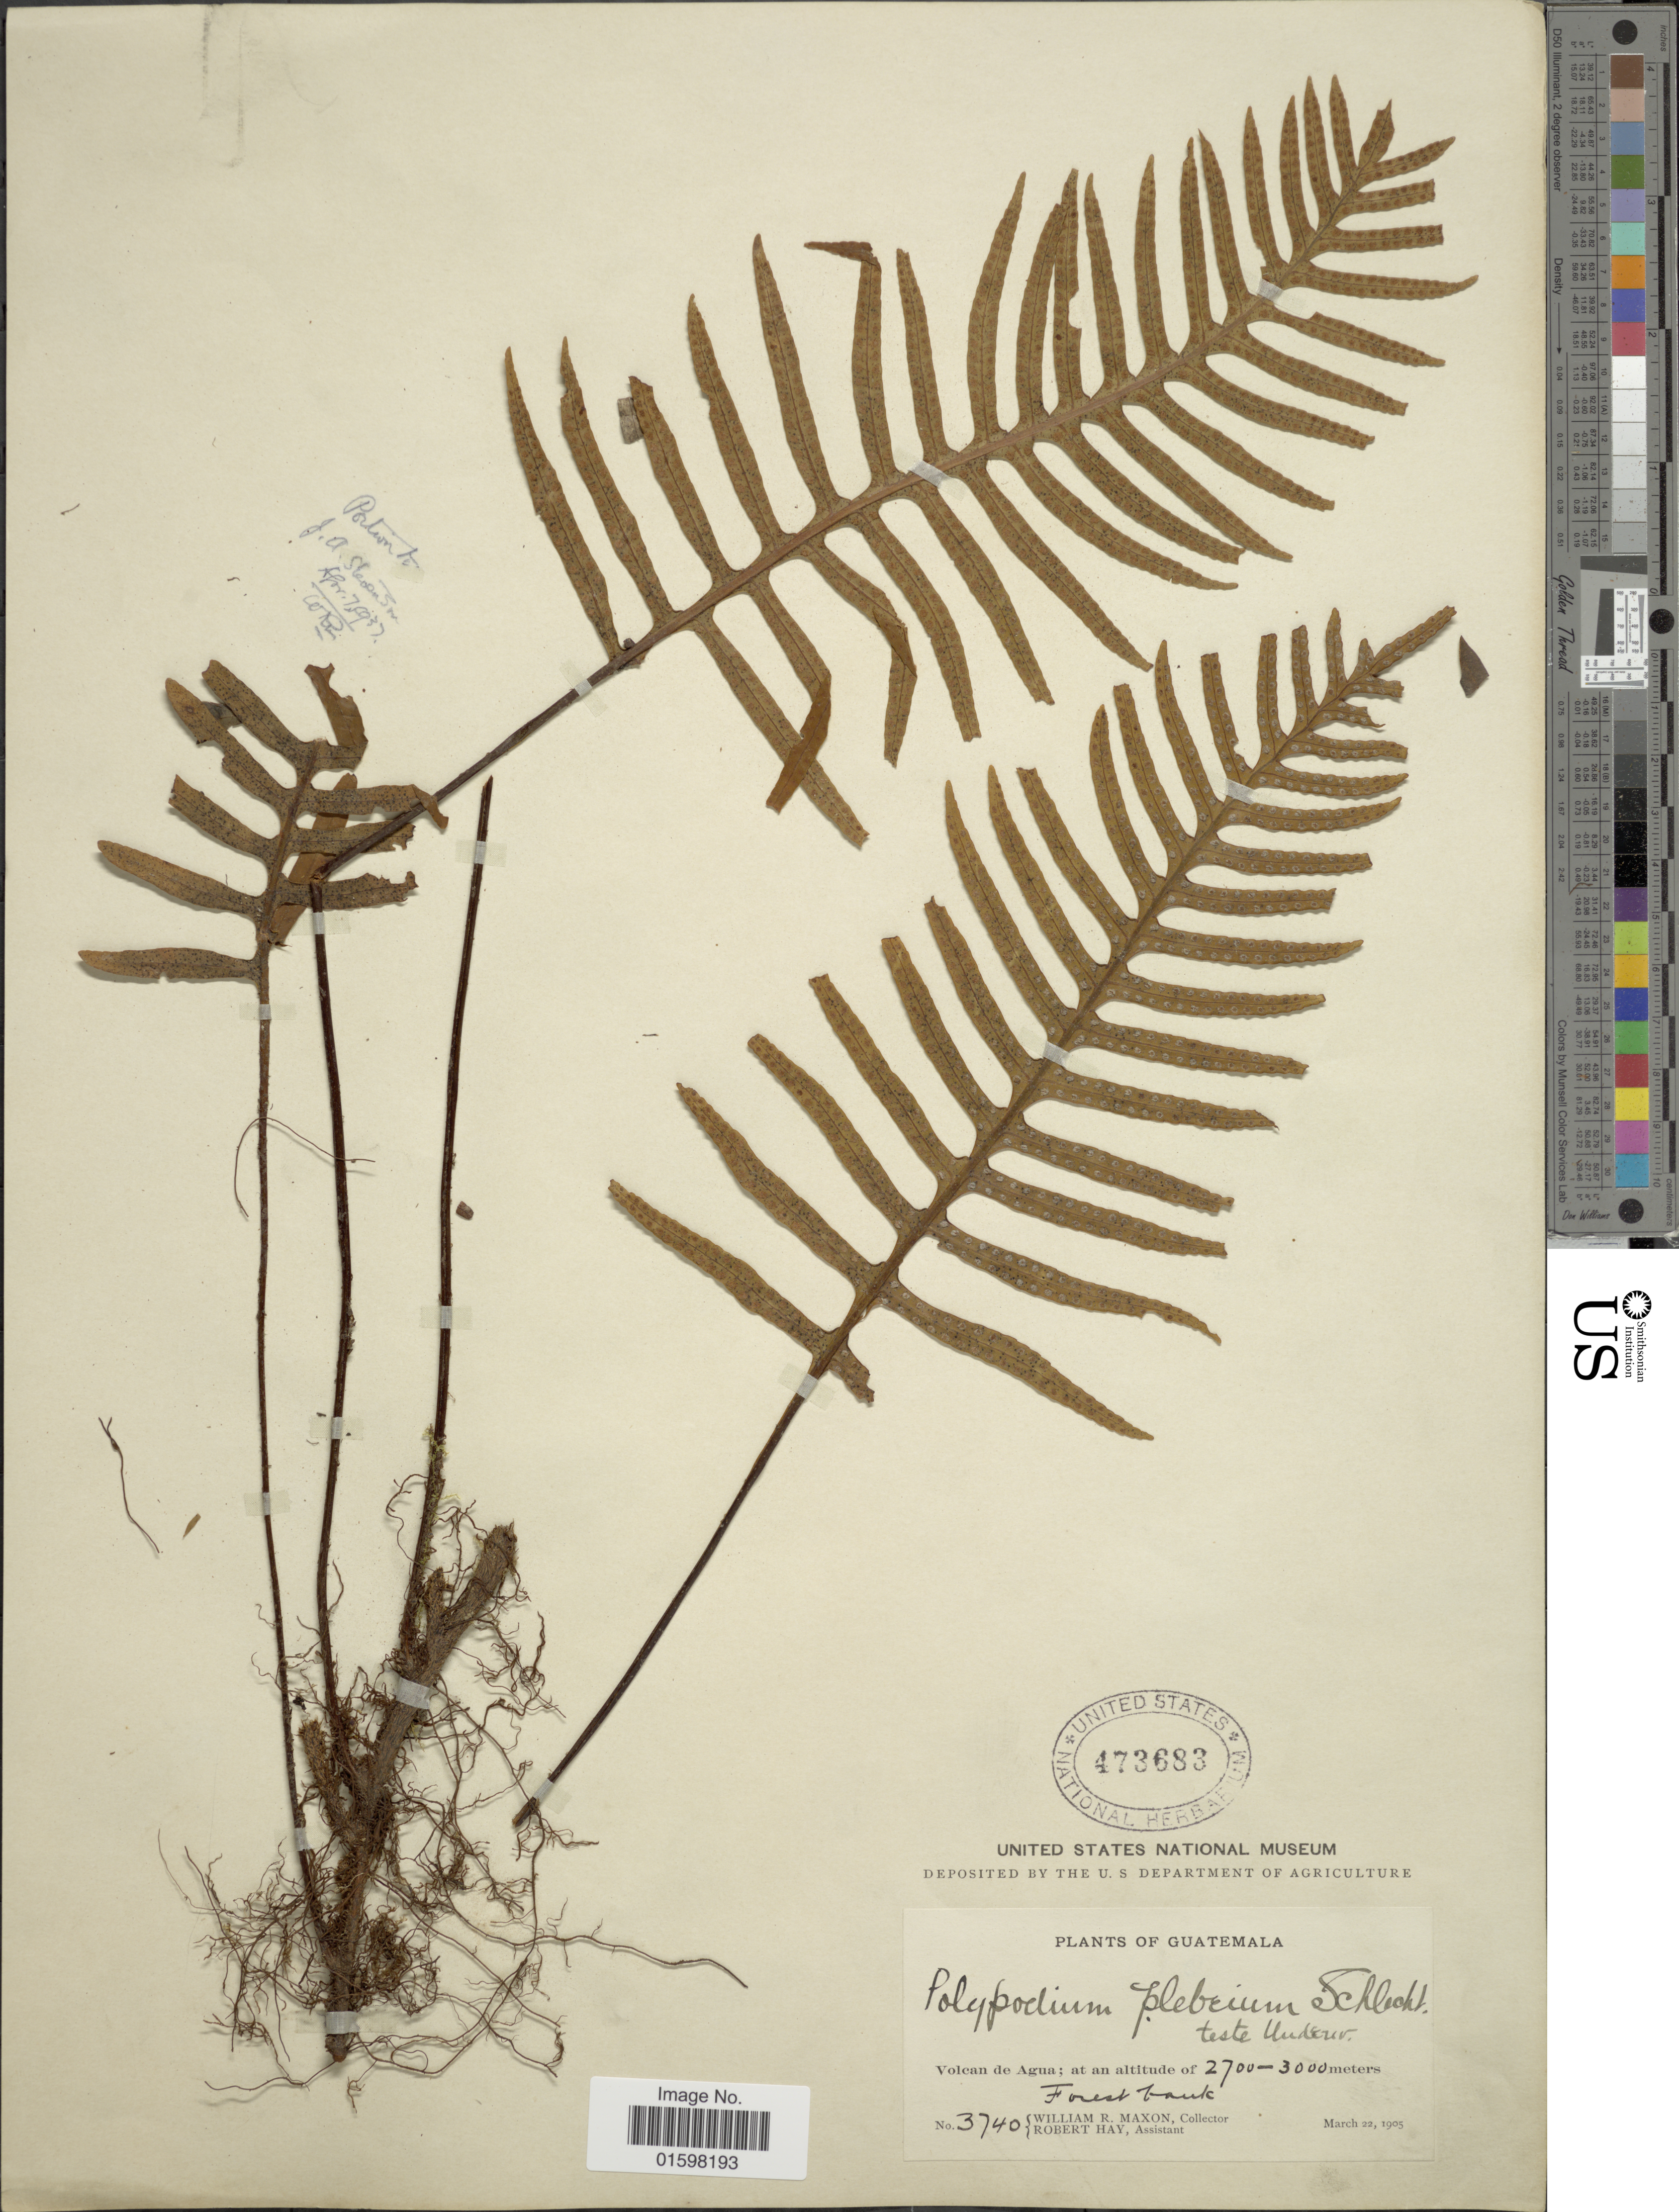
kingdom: Plantae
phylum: Tracheophyta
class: Polypodiopsida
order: Polypodiales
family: Polypodiaceae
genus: Pleopeltis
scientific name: Pleopeltis plebeia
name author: (Schltdl. ex Cham.) A.R. Sm. & Tejero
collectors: W. R. Maxon & R. H. Hay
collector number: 3740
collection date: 1905-03-22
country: Guatemala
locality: Volcan de Agua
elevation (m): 2700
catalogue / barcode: US 473683